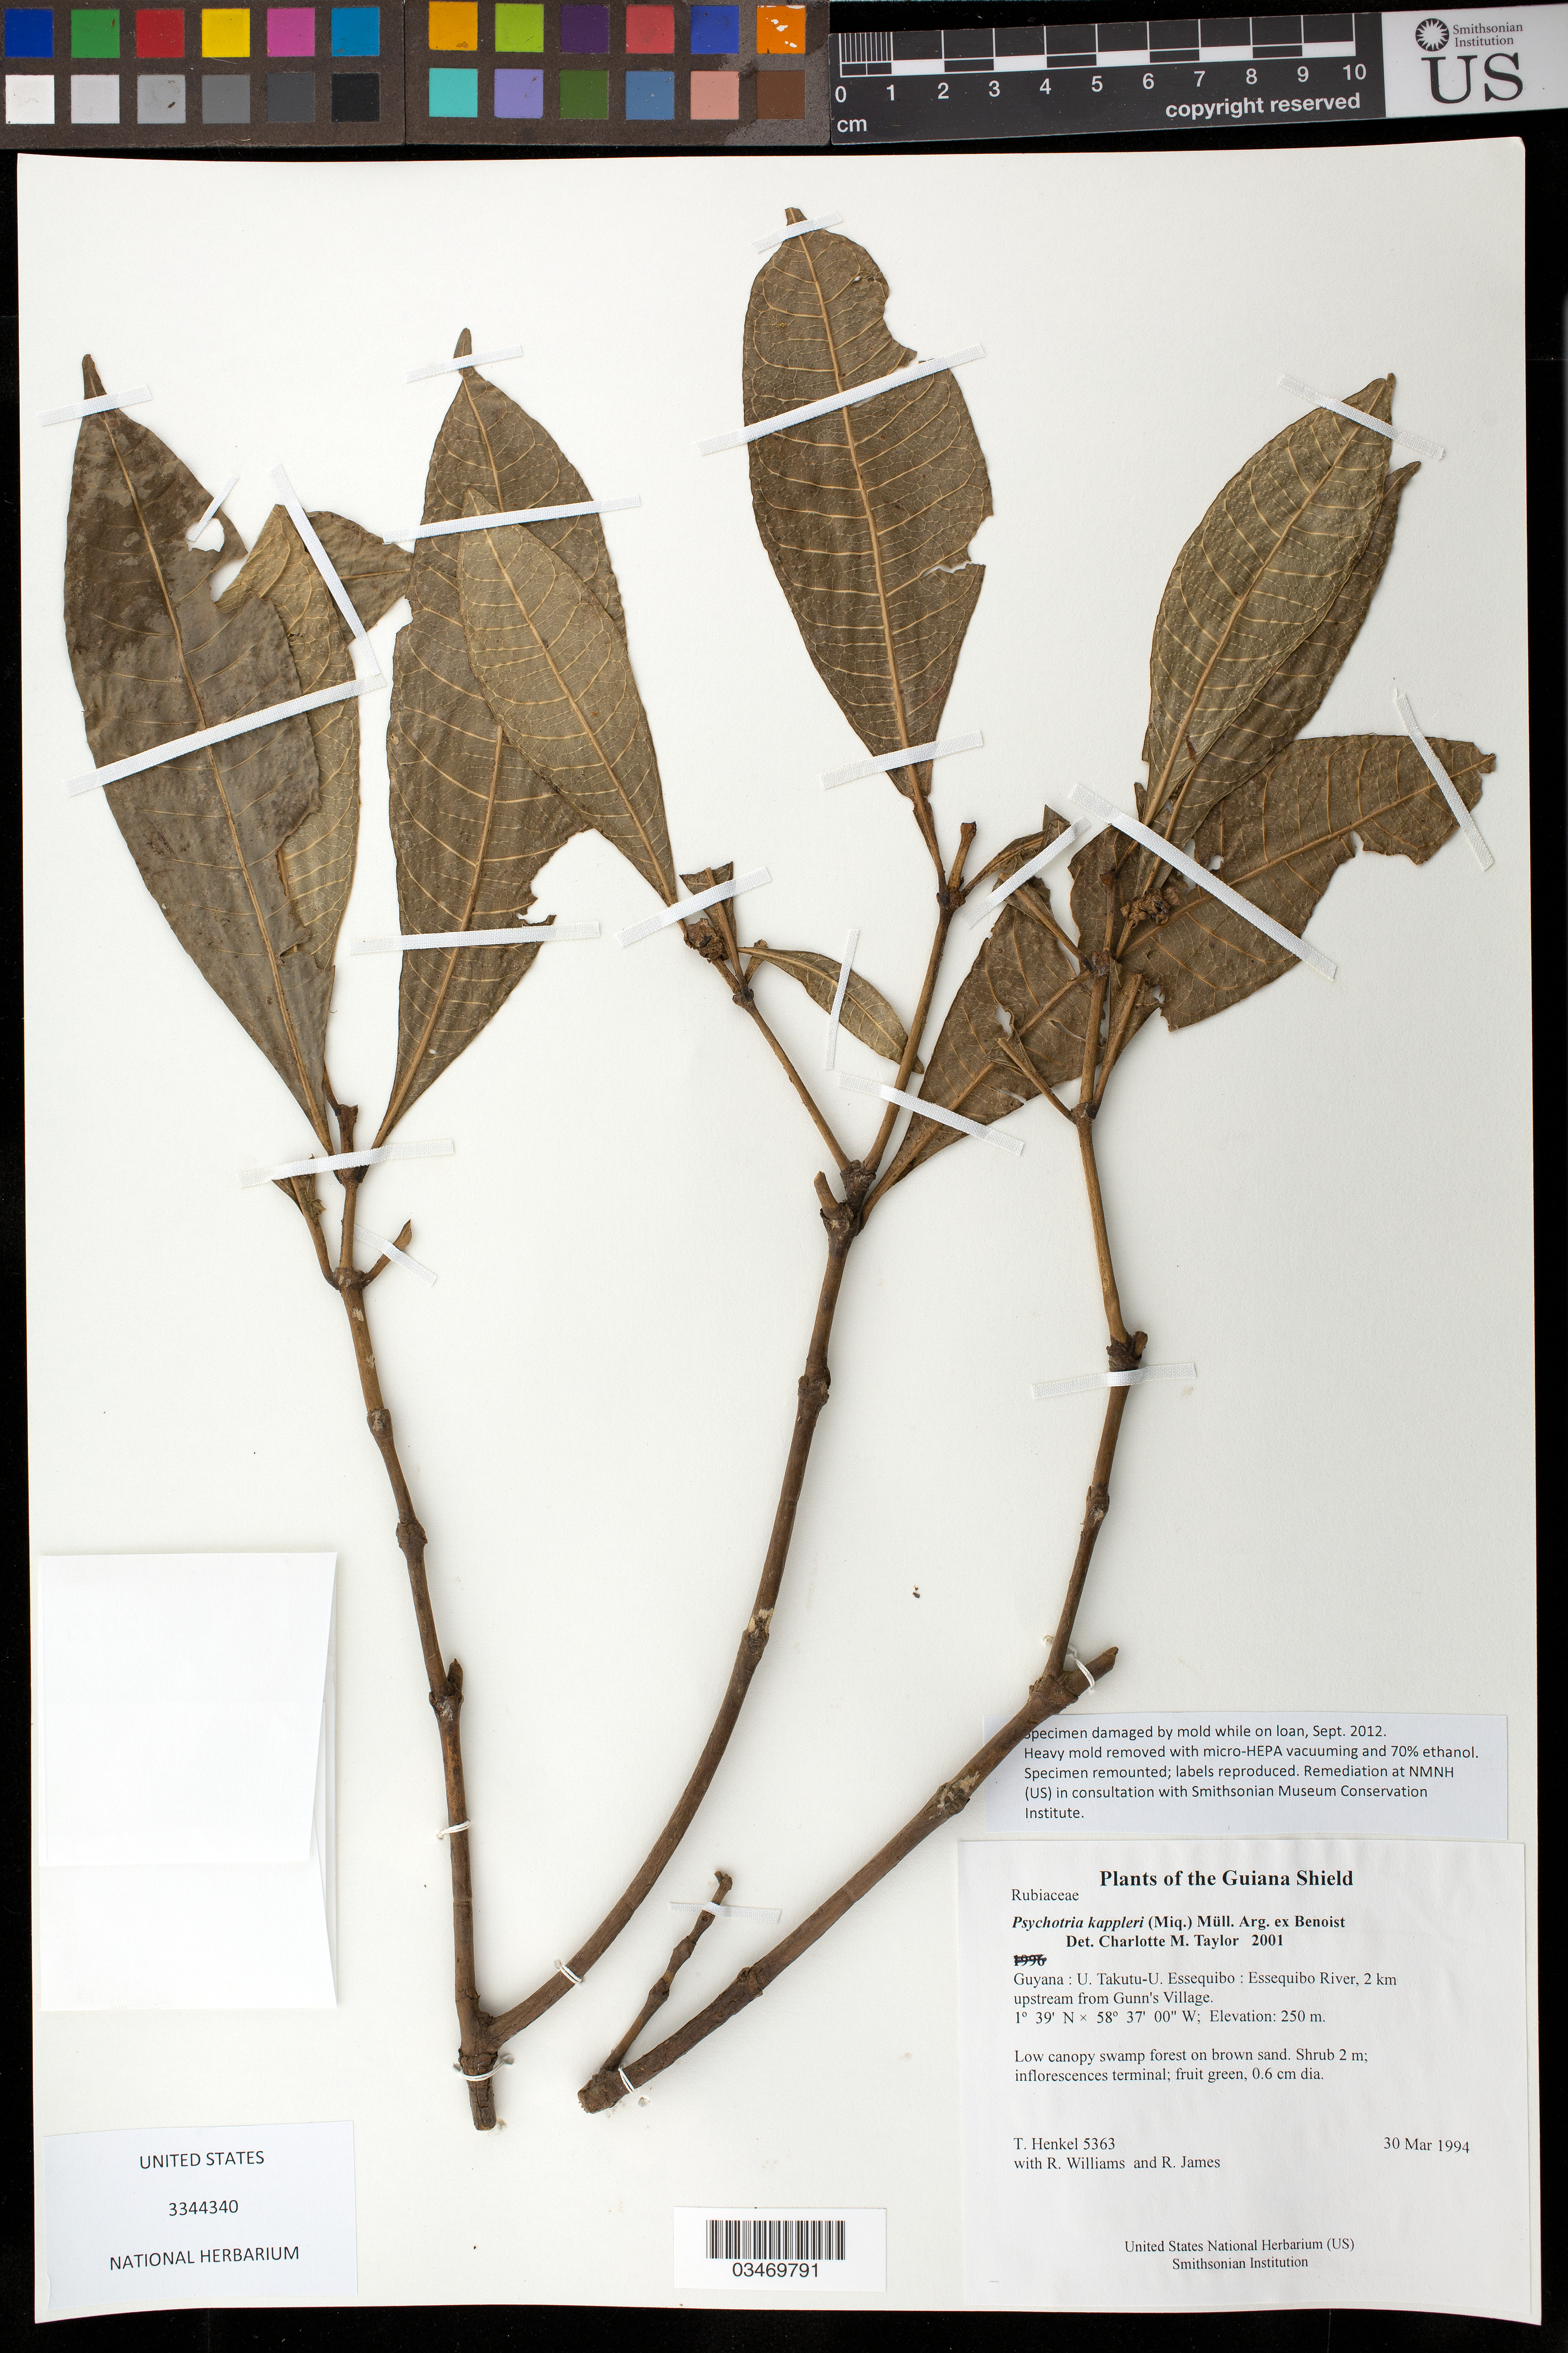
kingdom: Plantae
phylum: Tracheophyta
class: Magnoliopsida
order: Gentianales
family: Rubiaceae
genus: Psychotria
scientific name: Psychotria kappleri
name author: (Miq.) Müll. Arg. ex Benoist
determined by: Taylor, Charlotte M.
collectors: T. Henkel, R. Williams & R. James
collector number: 5363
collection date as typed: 30 March 1994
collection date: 1994-03-30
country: Guyana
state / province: U. Takutu-U. Essequibo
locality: Essequibo River, 2 km upstream from Gunn's Village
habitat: Low canopy swamp forest on brown sand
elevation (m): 250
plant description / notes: Distribution: Specimen damaged by mold while on loan, Sept. 2012. Heavy mold removed with micro-HEPA vacuuming and 70% ethanol. Specimen remounted; labels reproduced. Remediation at NMNH (US) in consultation with Smithsonian Museum Conservation Institute.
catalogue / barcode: US 3344340